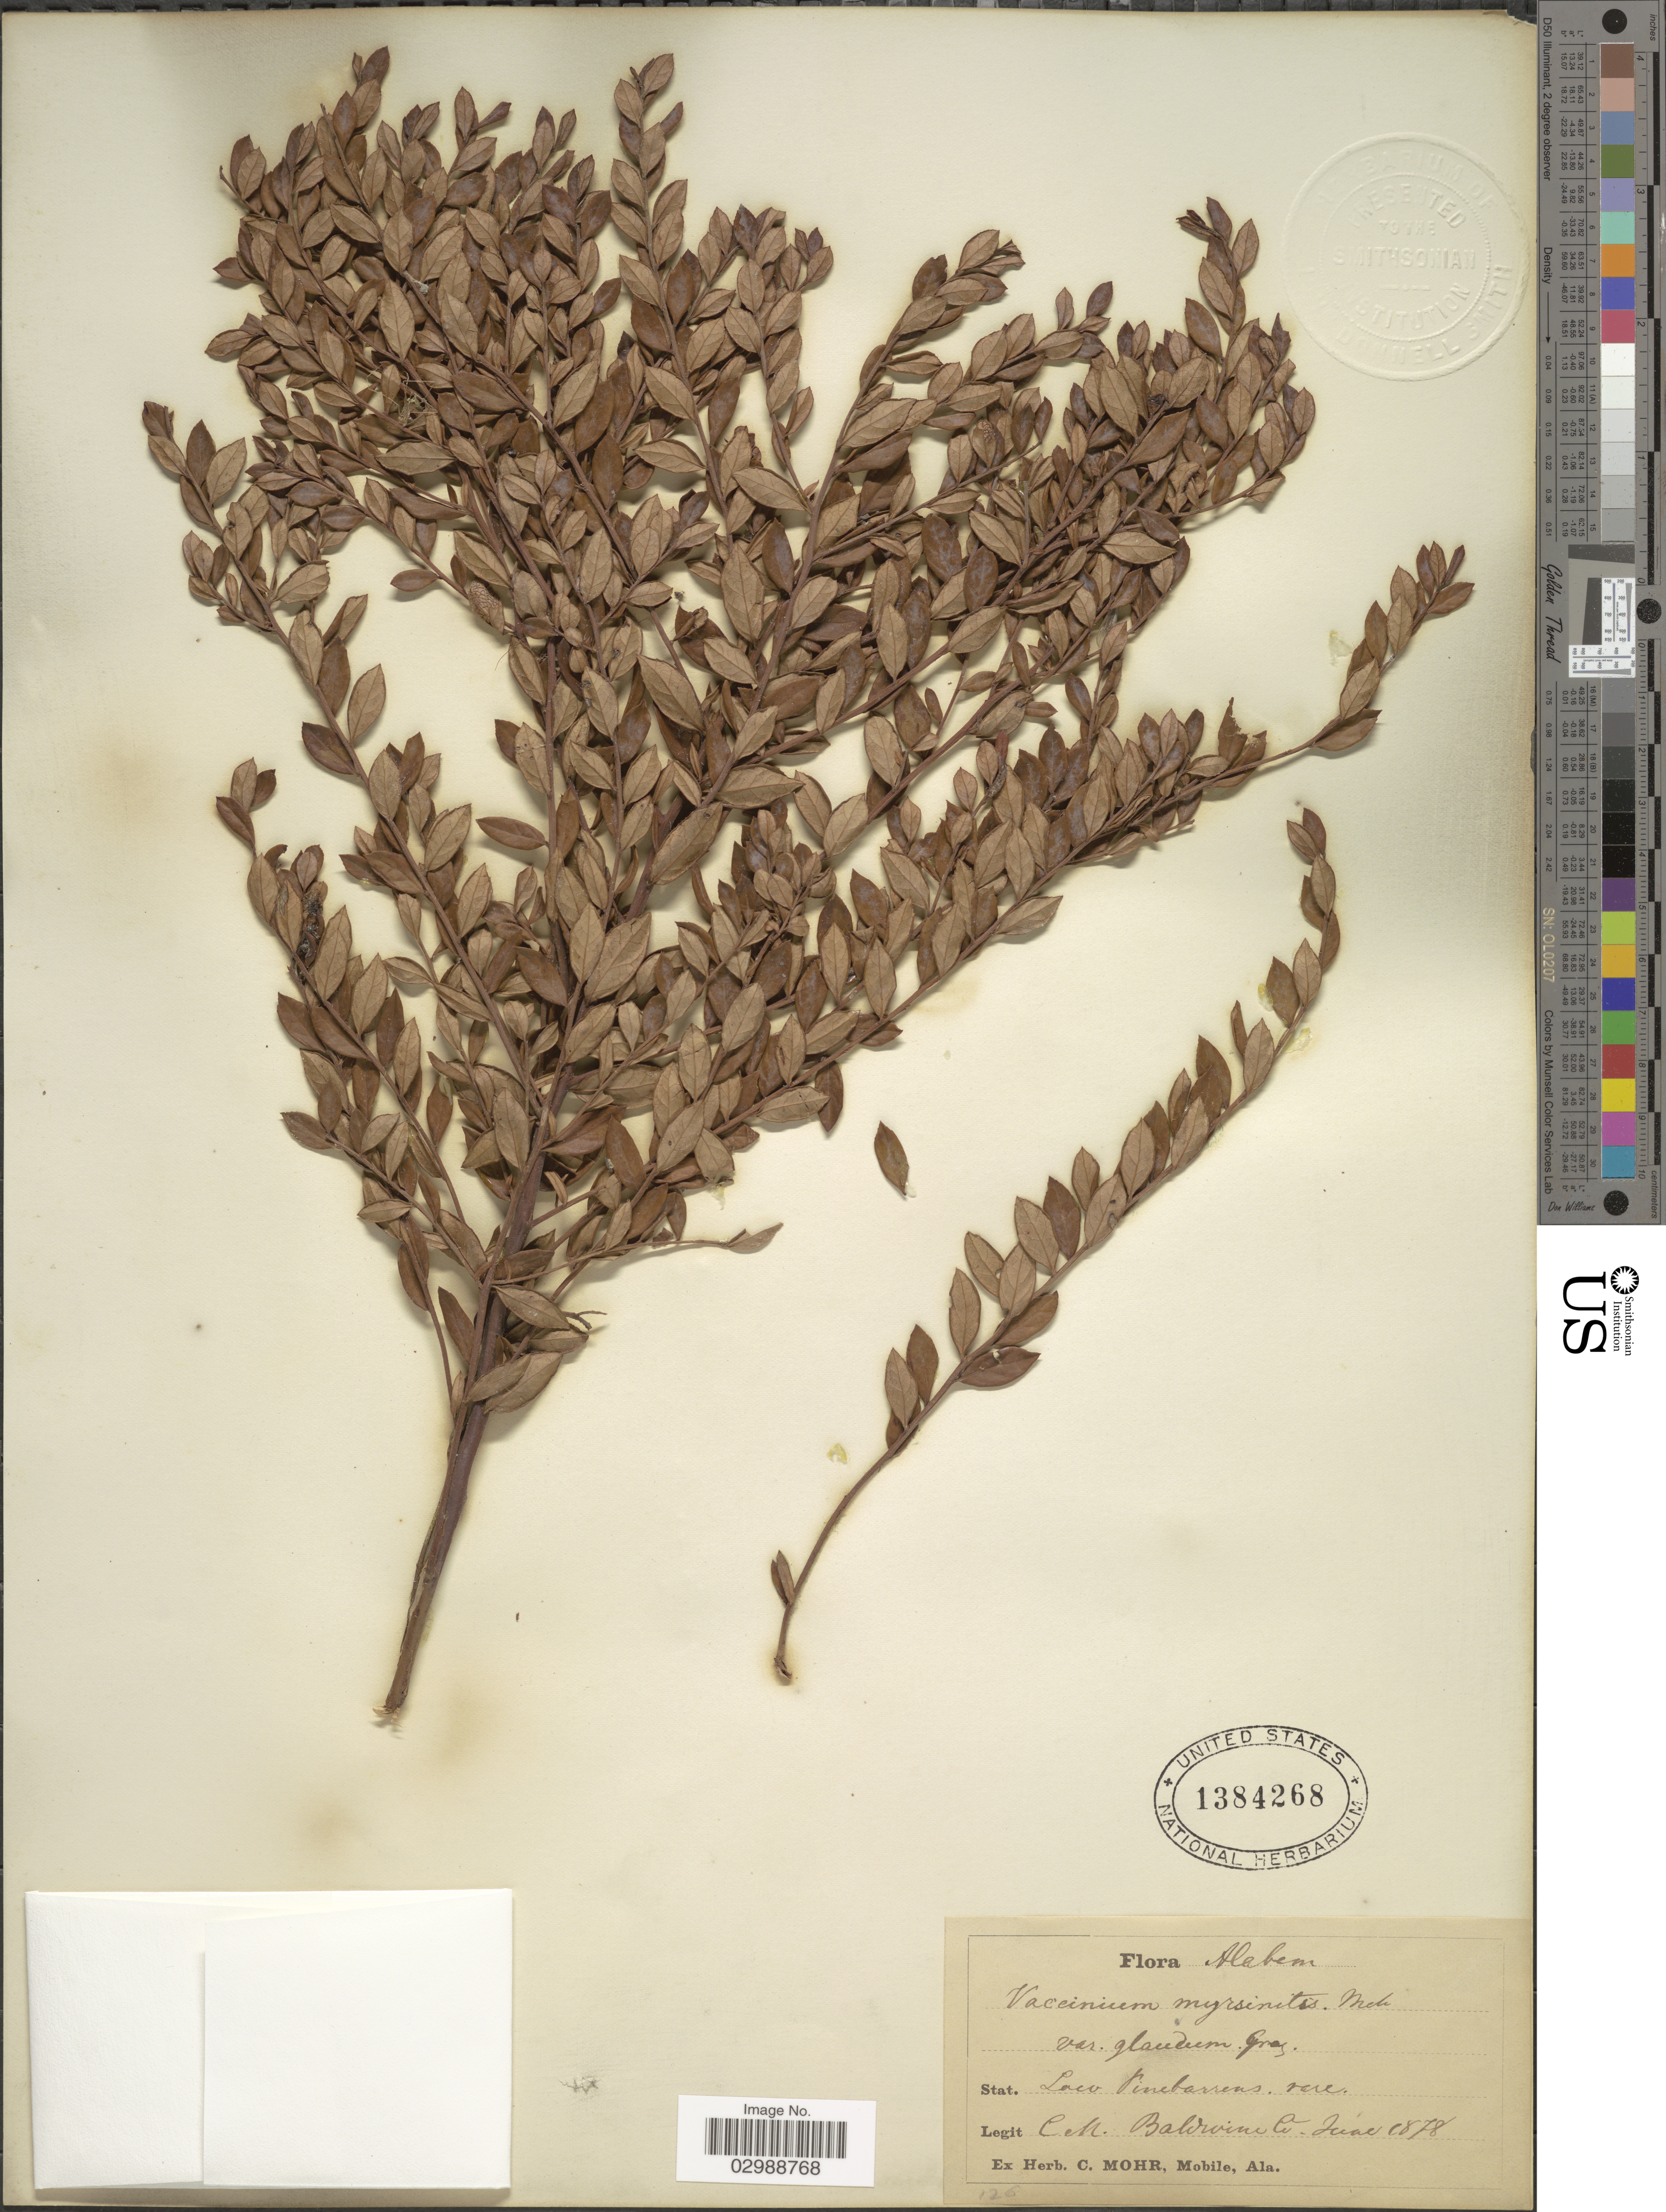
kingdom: Plantae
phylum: Tracheophyta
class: Magnoliopsida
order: Ericales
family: Ericaceae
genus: Vaccinium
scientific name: Vaccinium myrsinites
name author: Lam.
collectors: C. T. Mohr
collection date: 1878-06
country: United States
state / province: Alabama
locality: Baldwin Co.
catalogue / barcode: US 1384268